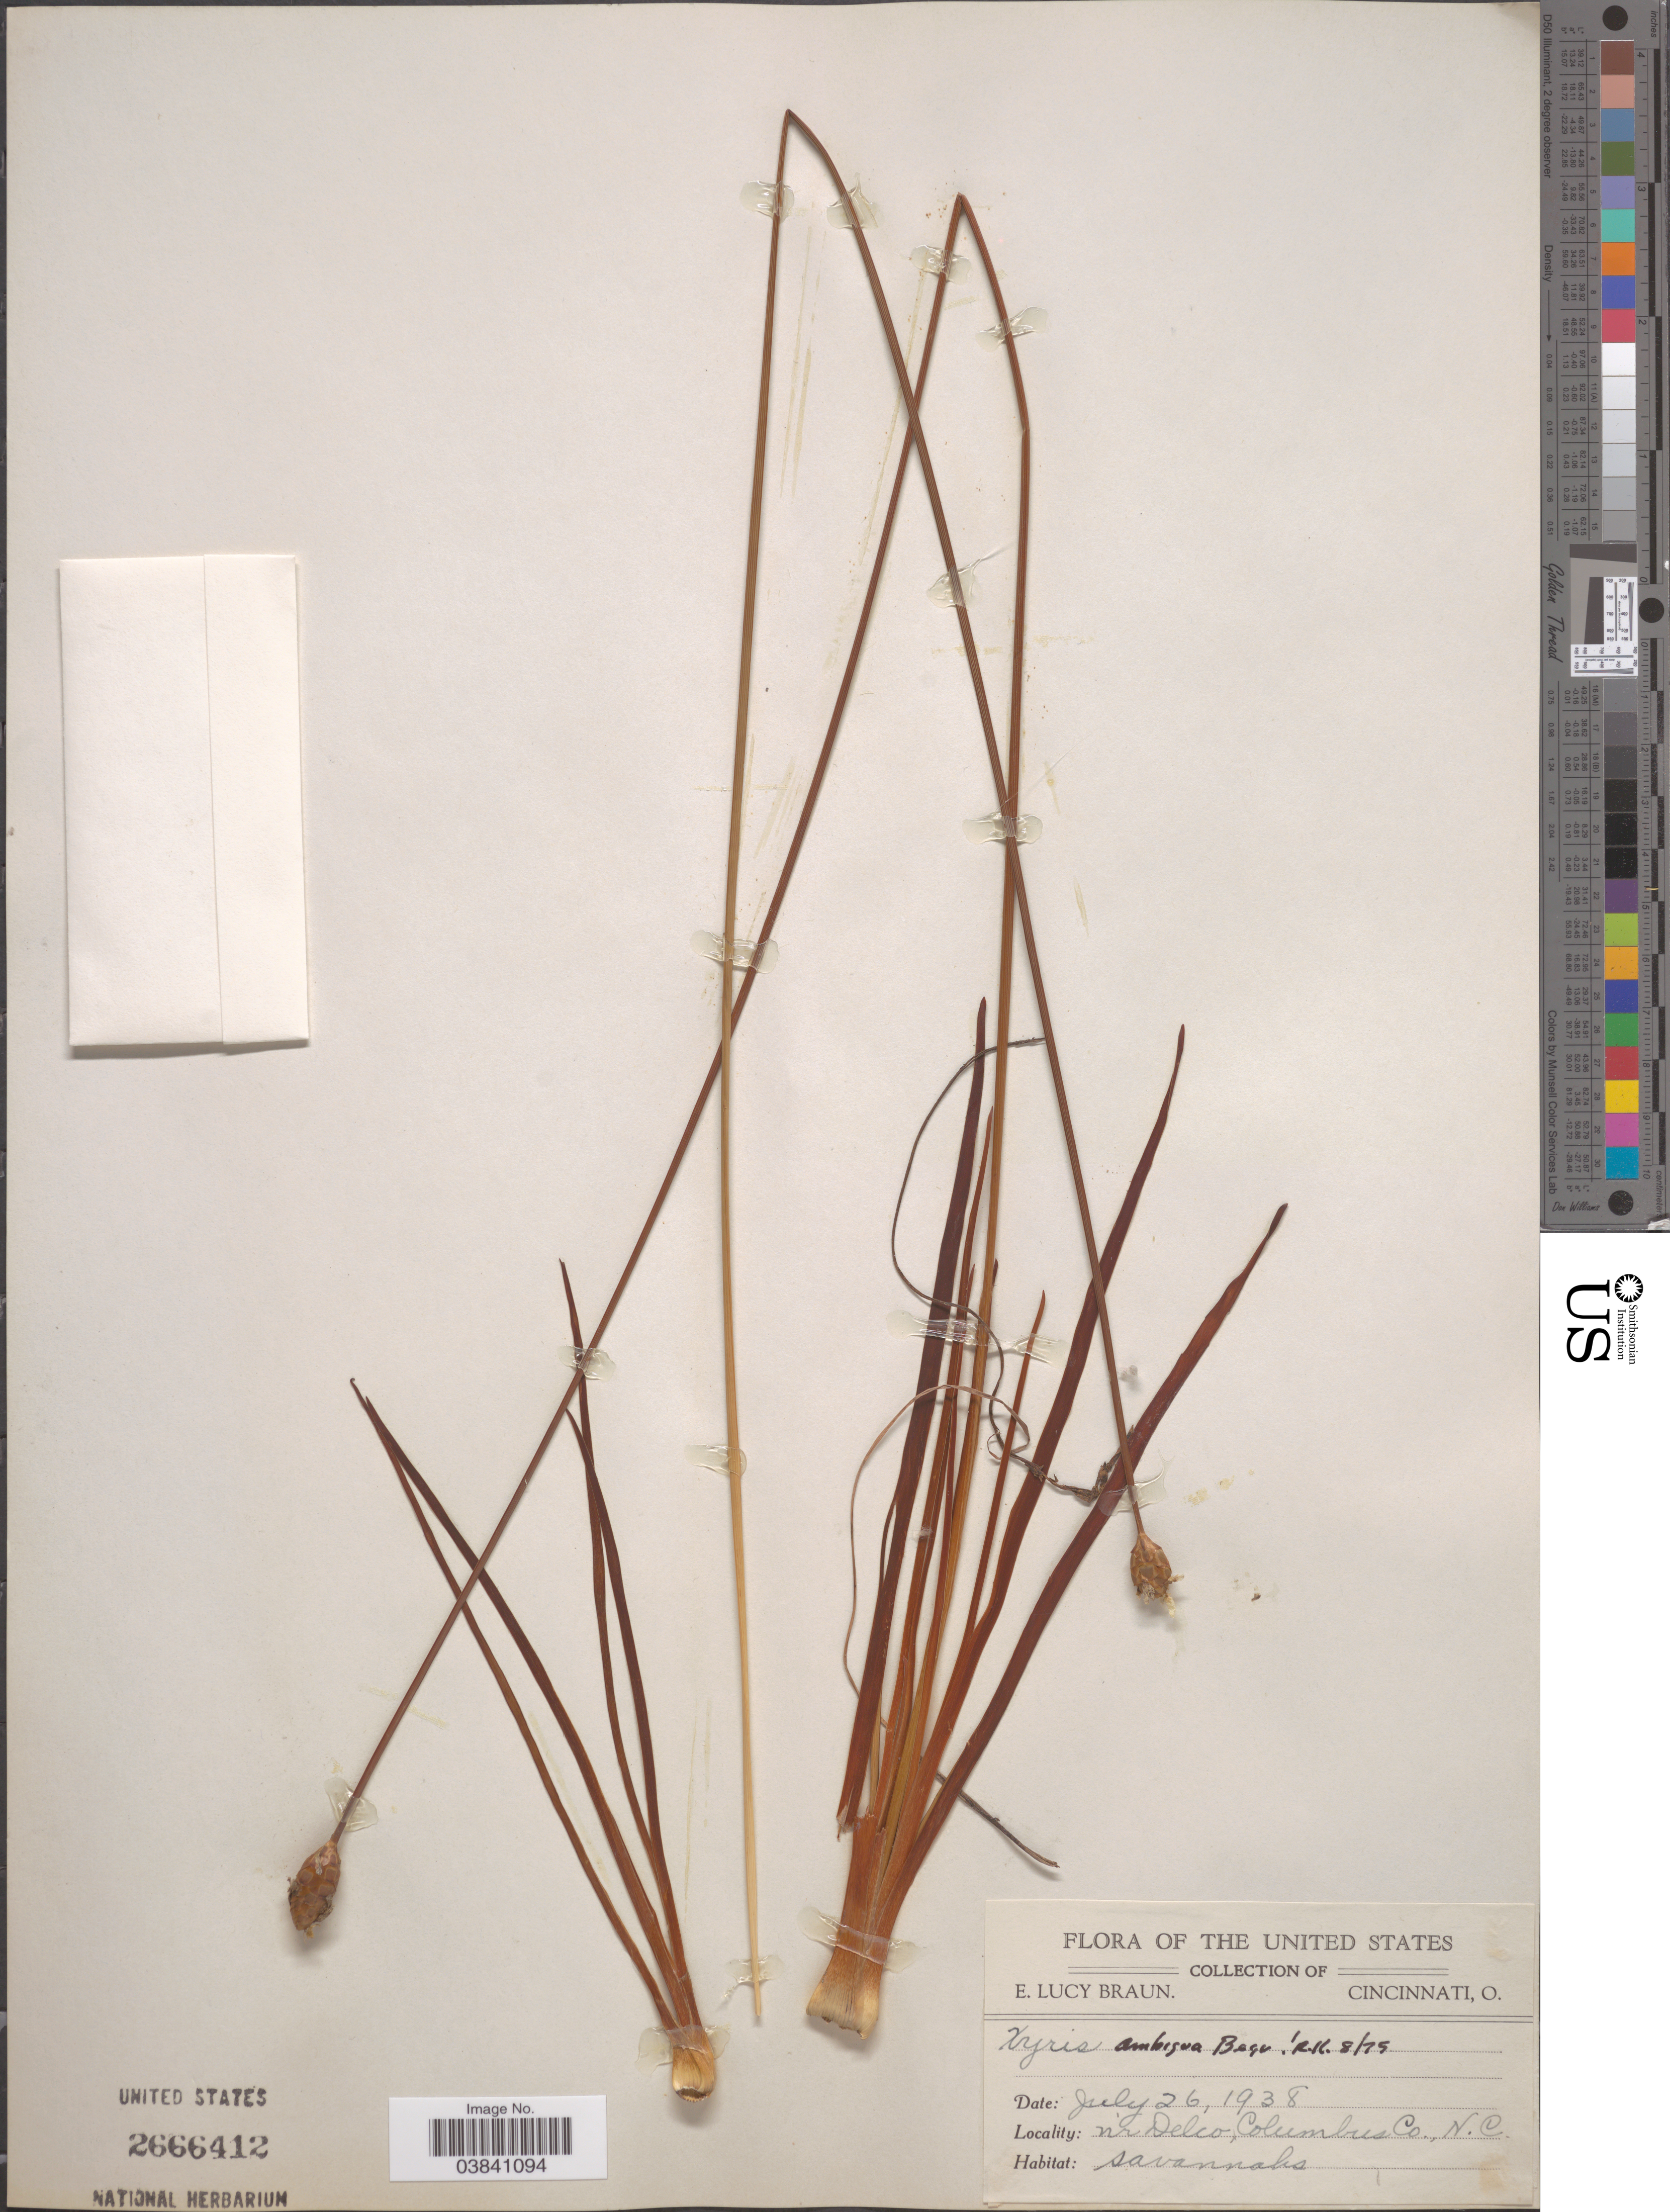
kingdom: Plantae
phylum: Tracheophyta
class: Liliopsida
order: Poales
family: Xyridaceae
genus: Xyris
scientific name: Xyris ambigua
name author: Beyr. ex Kunth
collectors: E. L. Braun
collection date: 1938-07-26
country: United States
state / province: North Carolina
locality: N'r Delco, Columbus Co. Savannahs.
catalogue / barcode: US 2666412